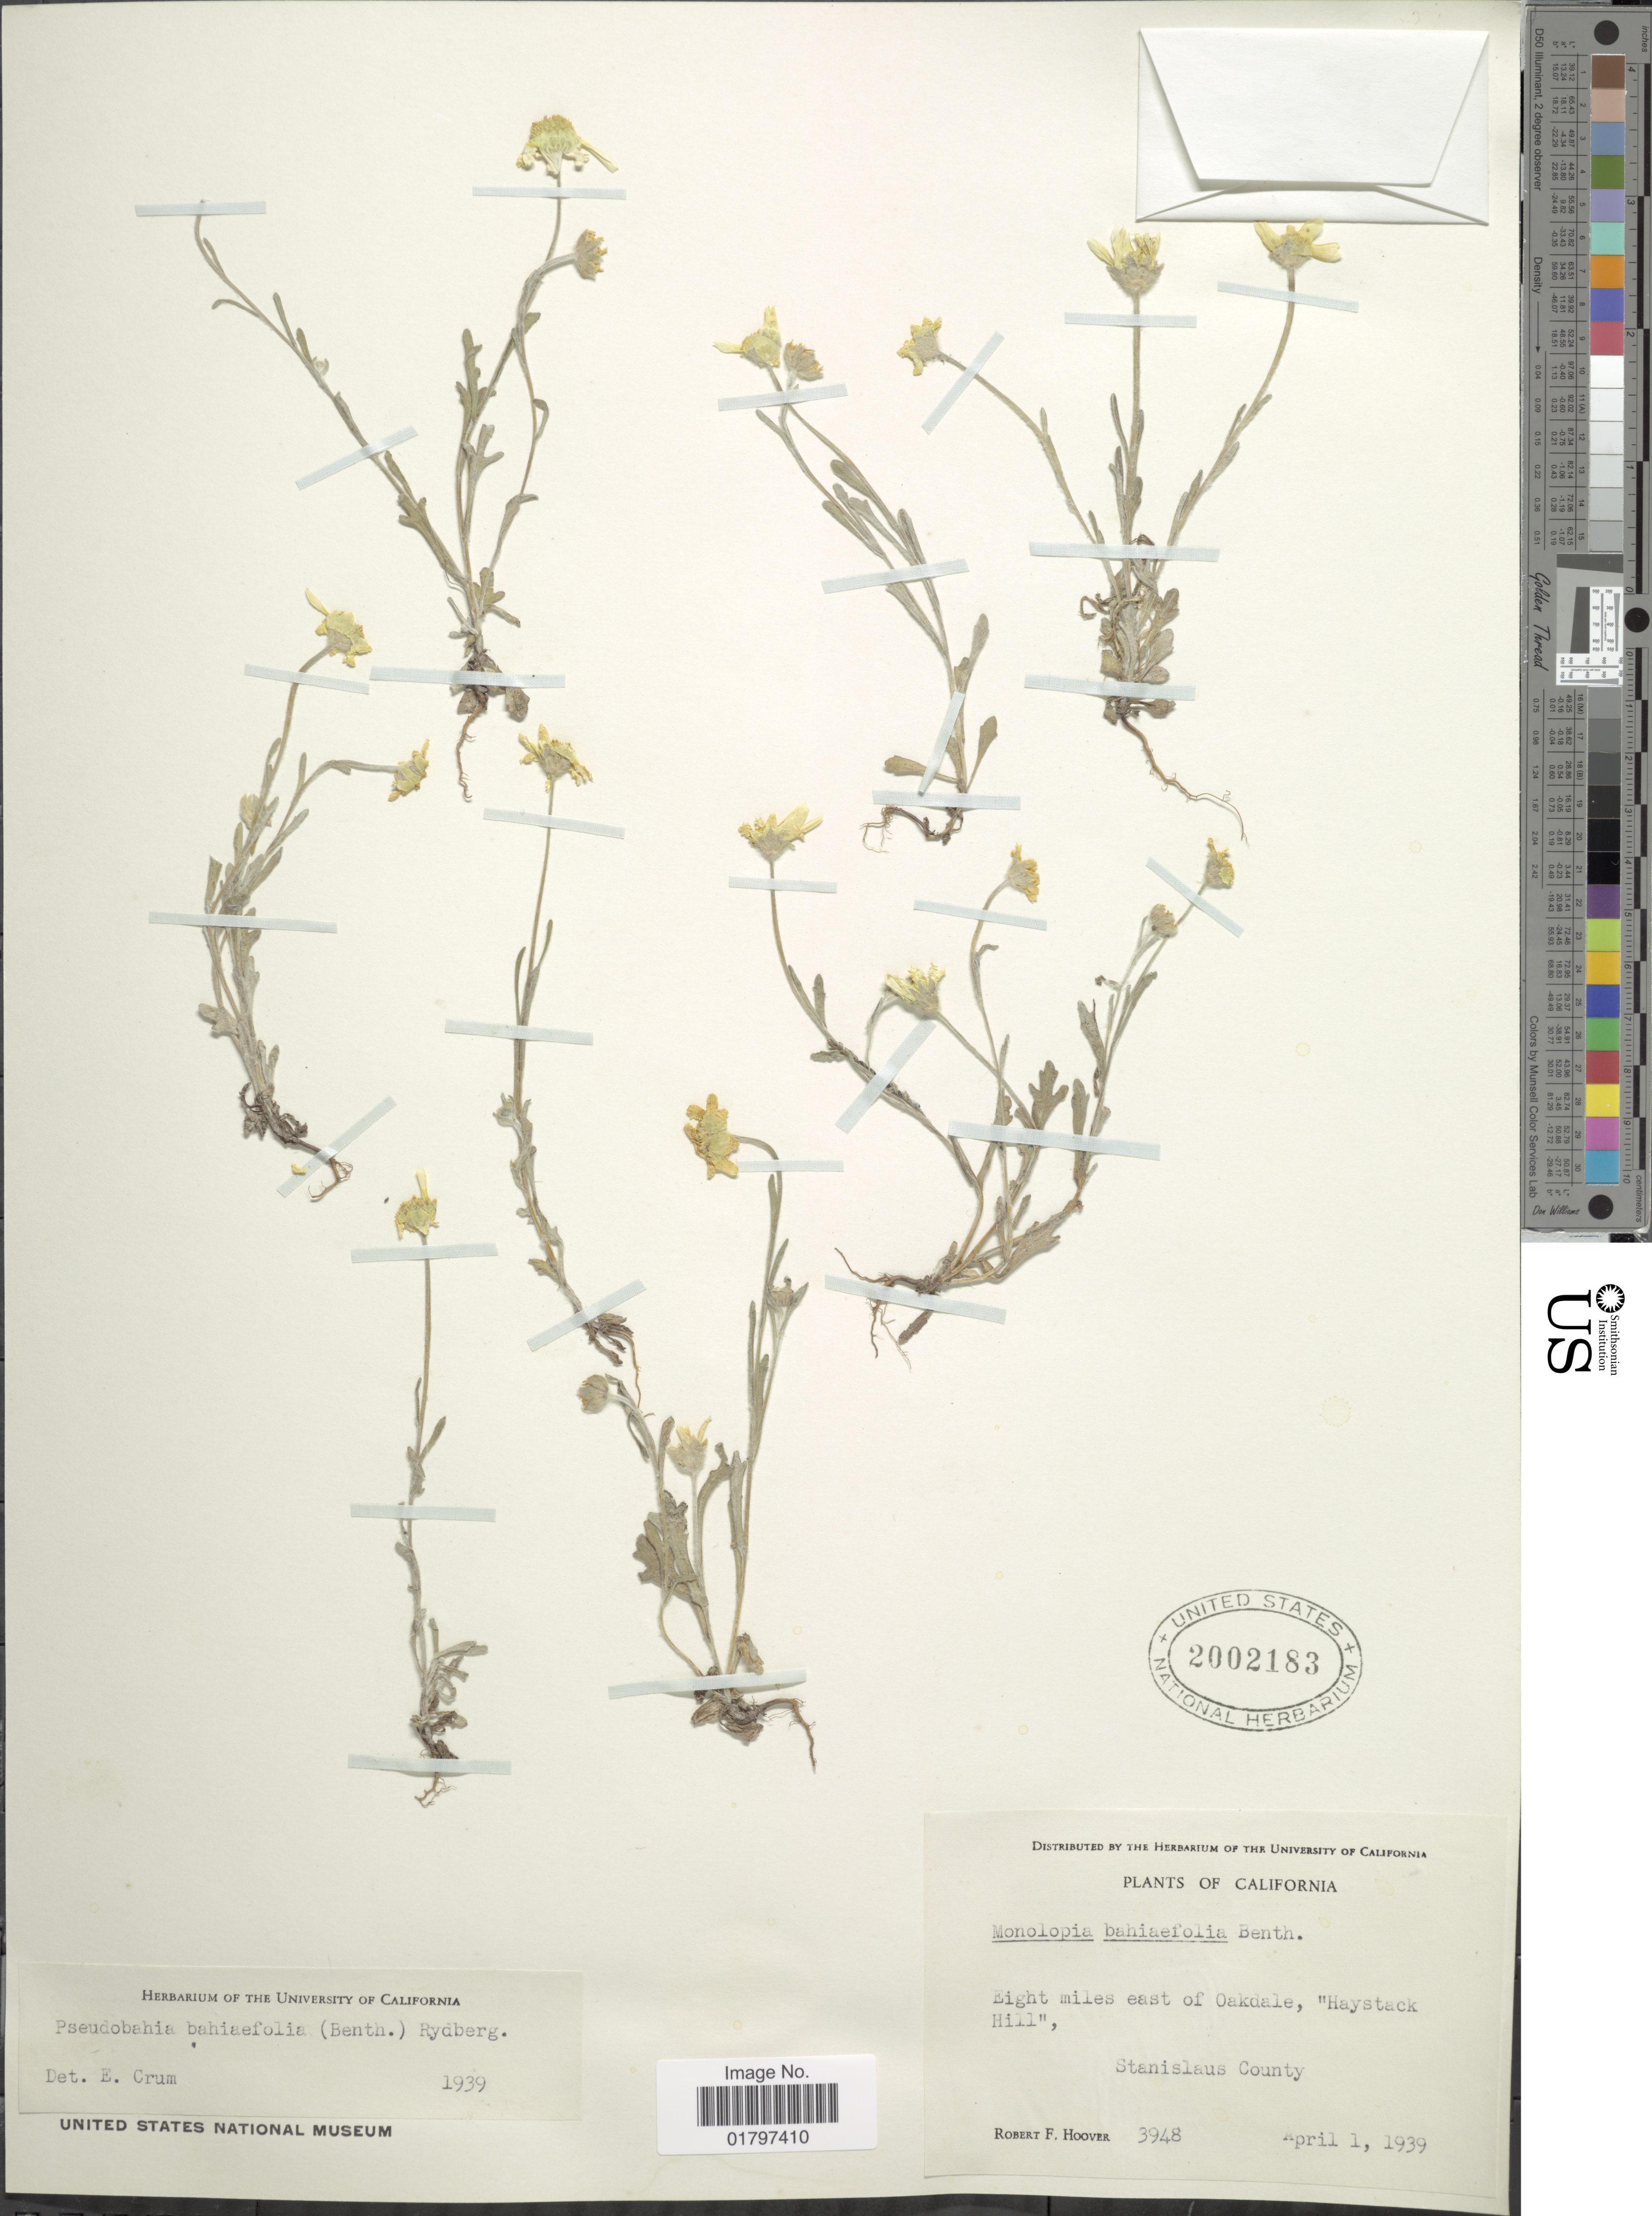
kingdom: Plantae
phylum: Tracheophyta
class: Magnoliopsida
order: Asterales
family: Asteraceae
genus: Monolopia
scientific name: Monolopia bahiifolia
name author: Benth.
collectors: R. F. Hoover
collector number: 3948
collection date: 1939-04-01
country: United States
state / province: California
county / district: Stanislaus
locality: Eight miles east of Oakdale, "Haystack Hill", Stanislaus County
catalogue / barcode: US 2002183